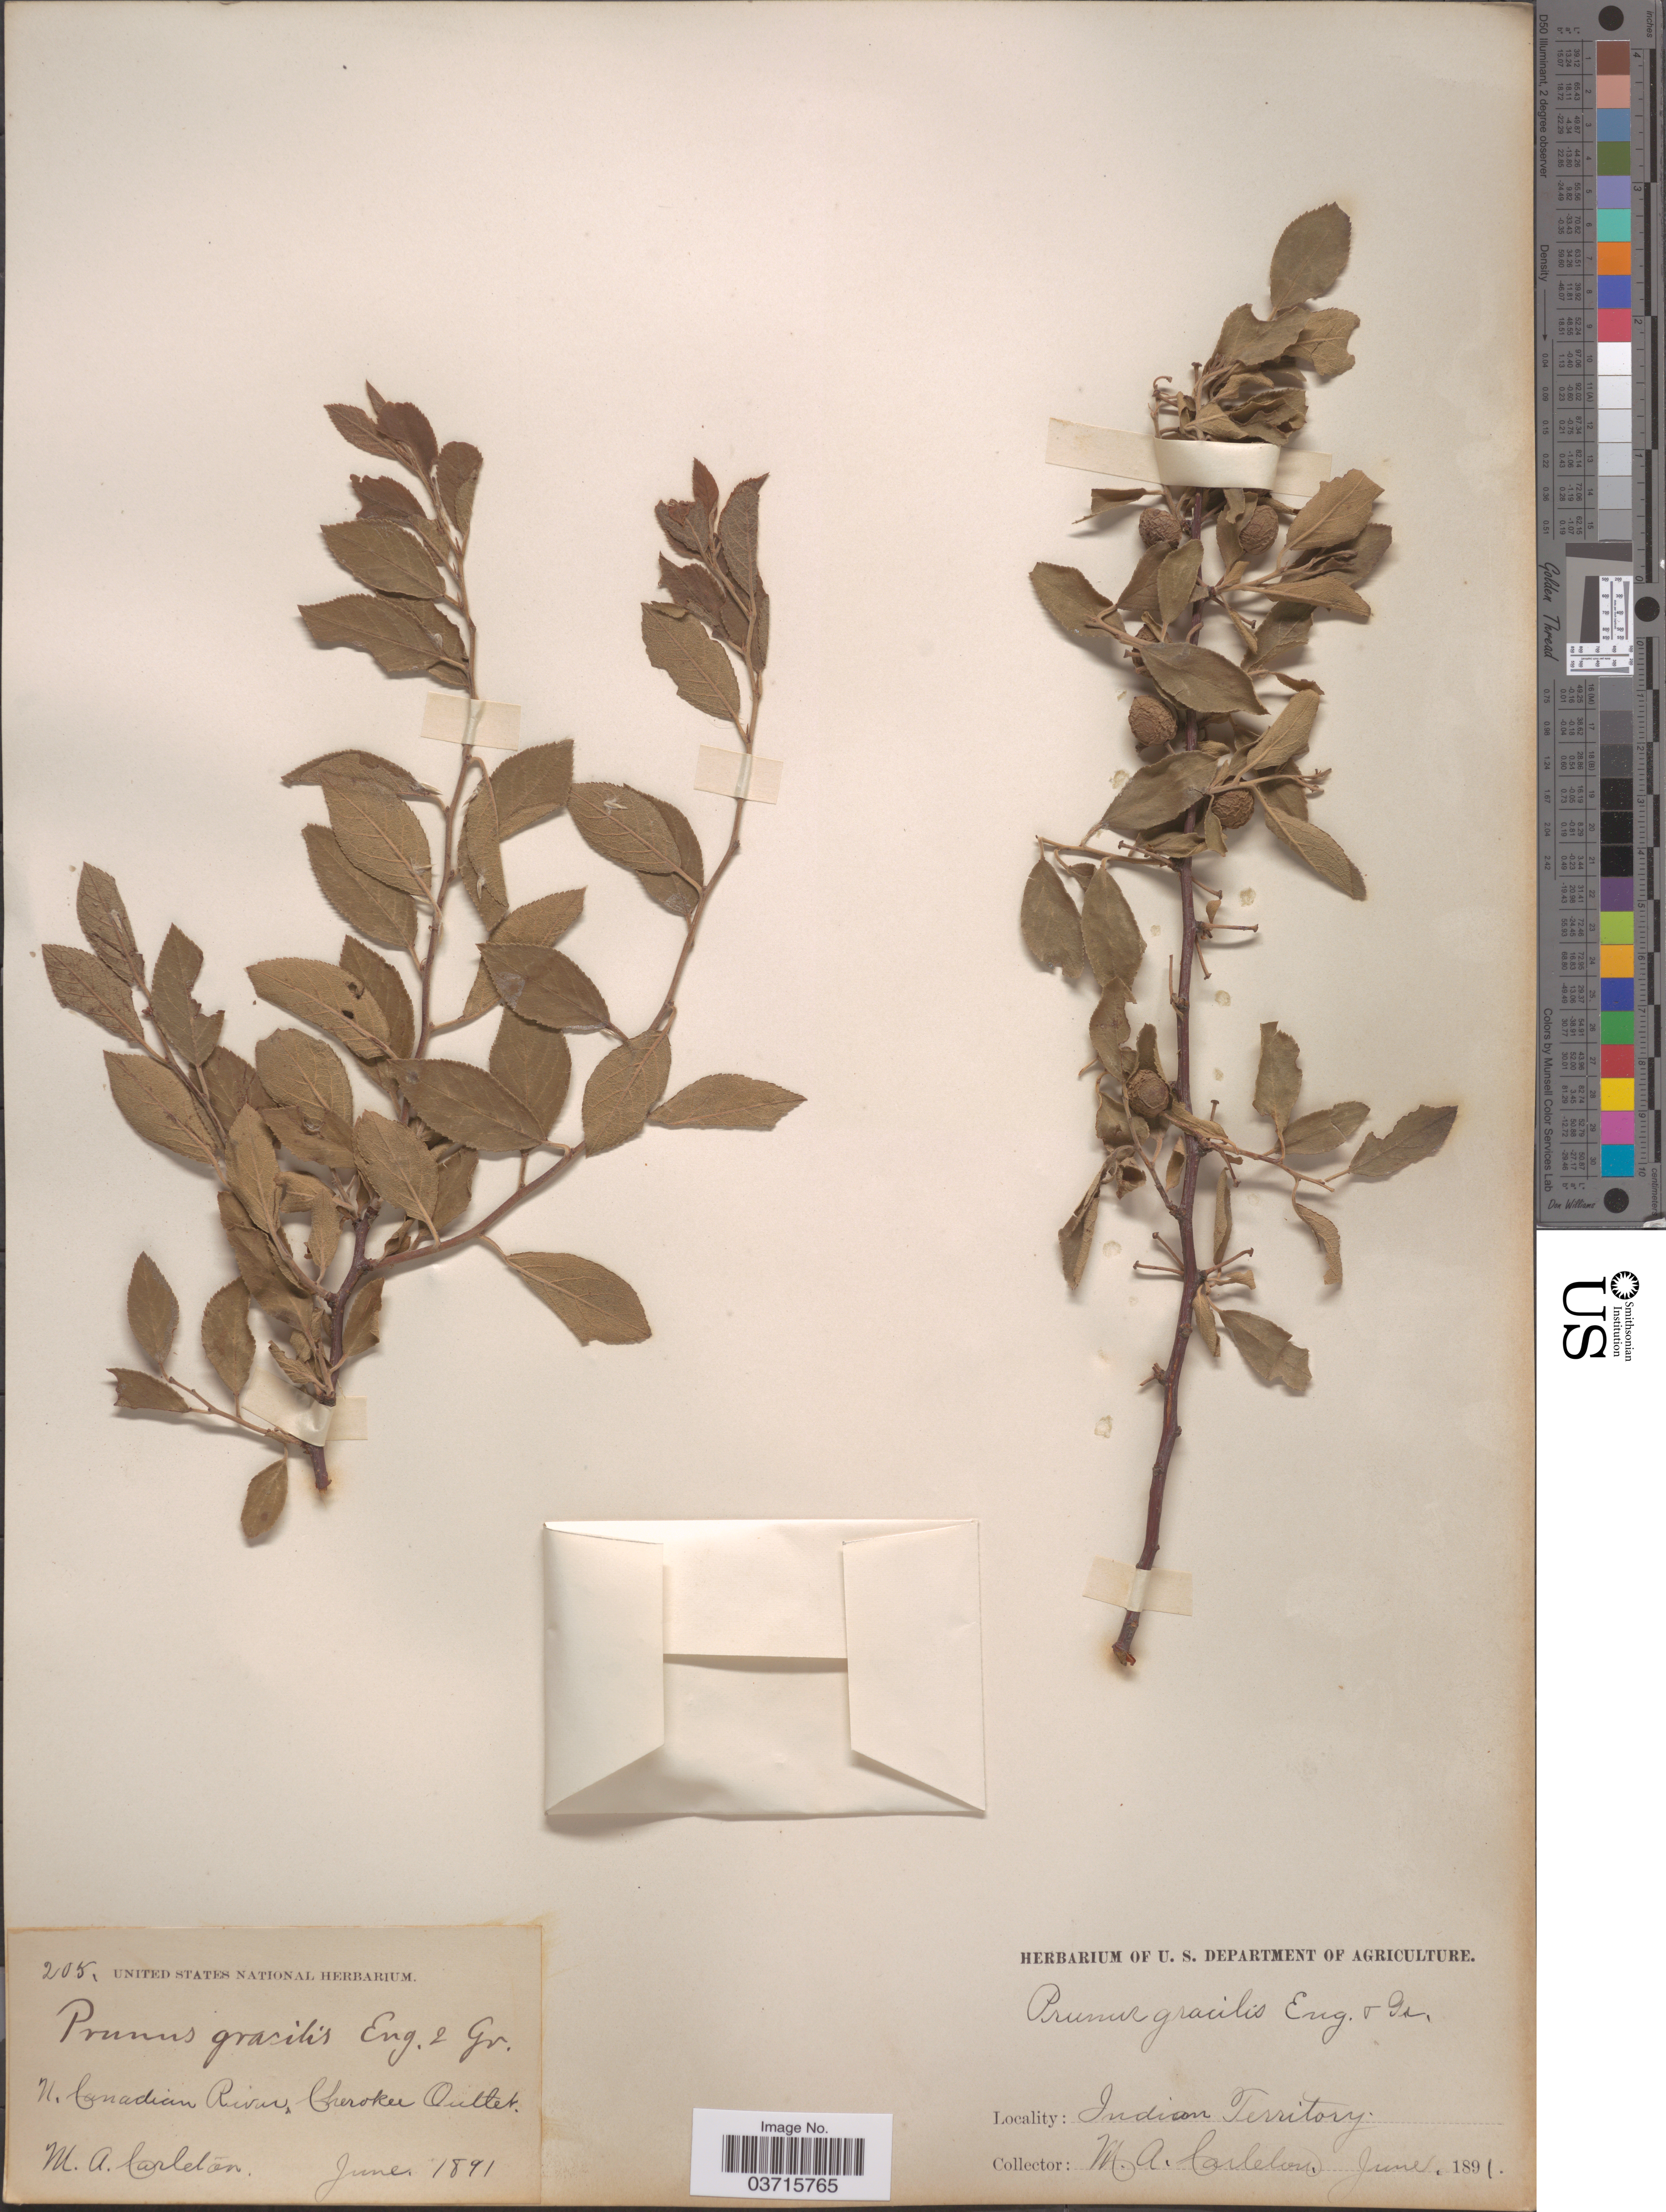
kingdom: Plantae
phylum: Tracheophyta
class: Magnoliopsida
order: Rosales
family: Rosaceae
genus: Prunus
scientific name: Prunus gracilis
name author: Engelm. & A. Gray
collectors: M. A. Carleton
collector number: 205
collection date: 1891-06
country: United States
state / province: Oklahoma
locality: N. Canadian River, Cherokee Outlet. Indian Territory.